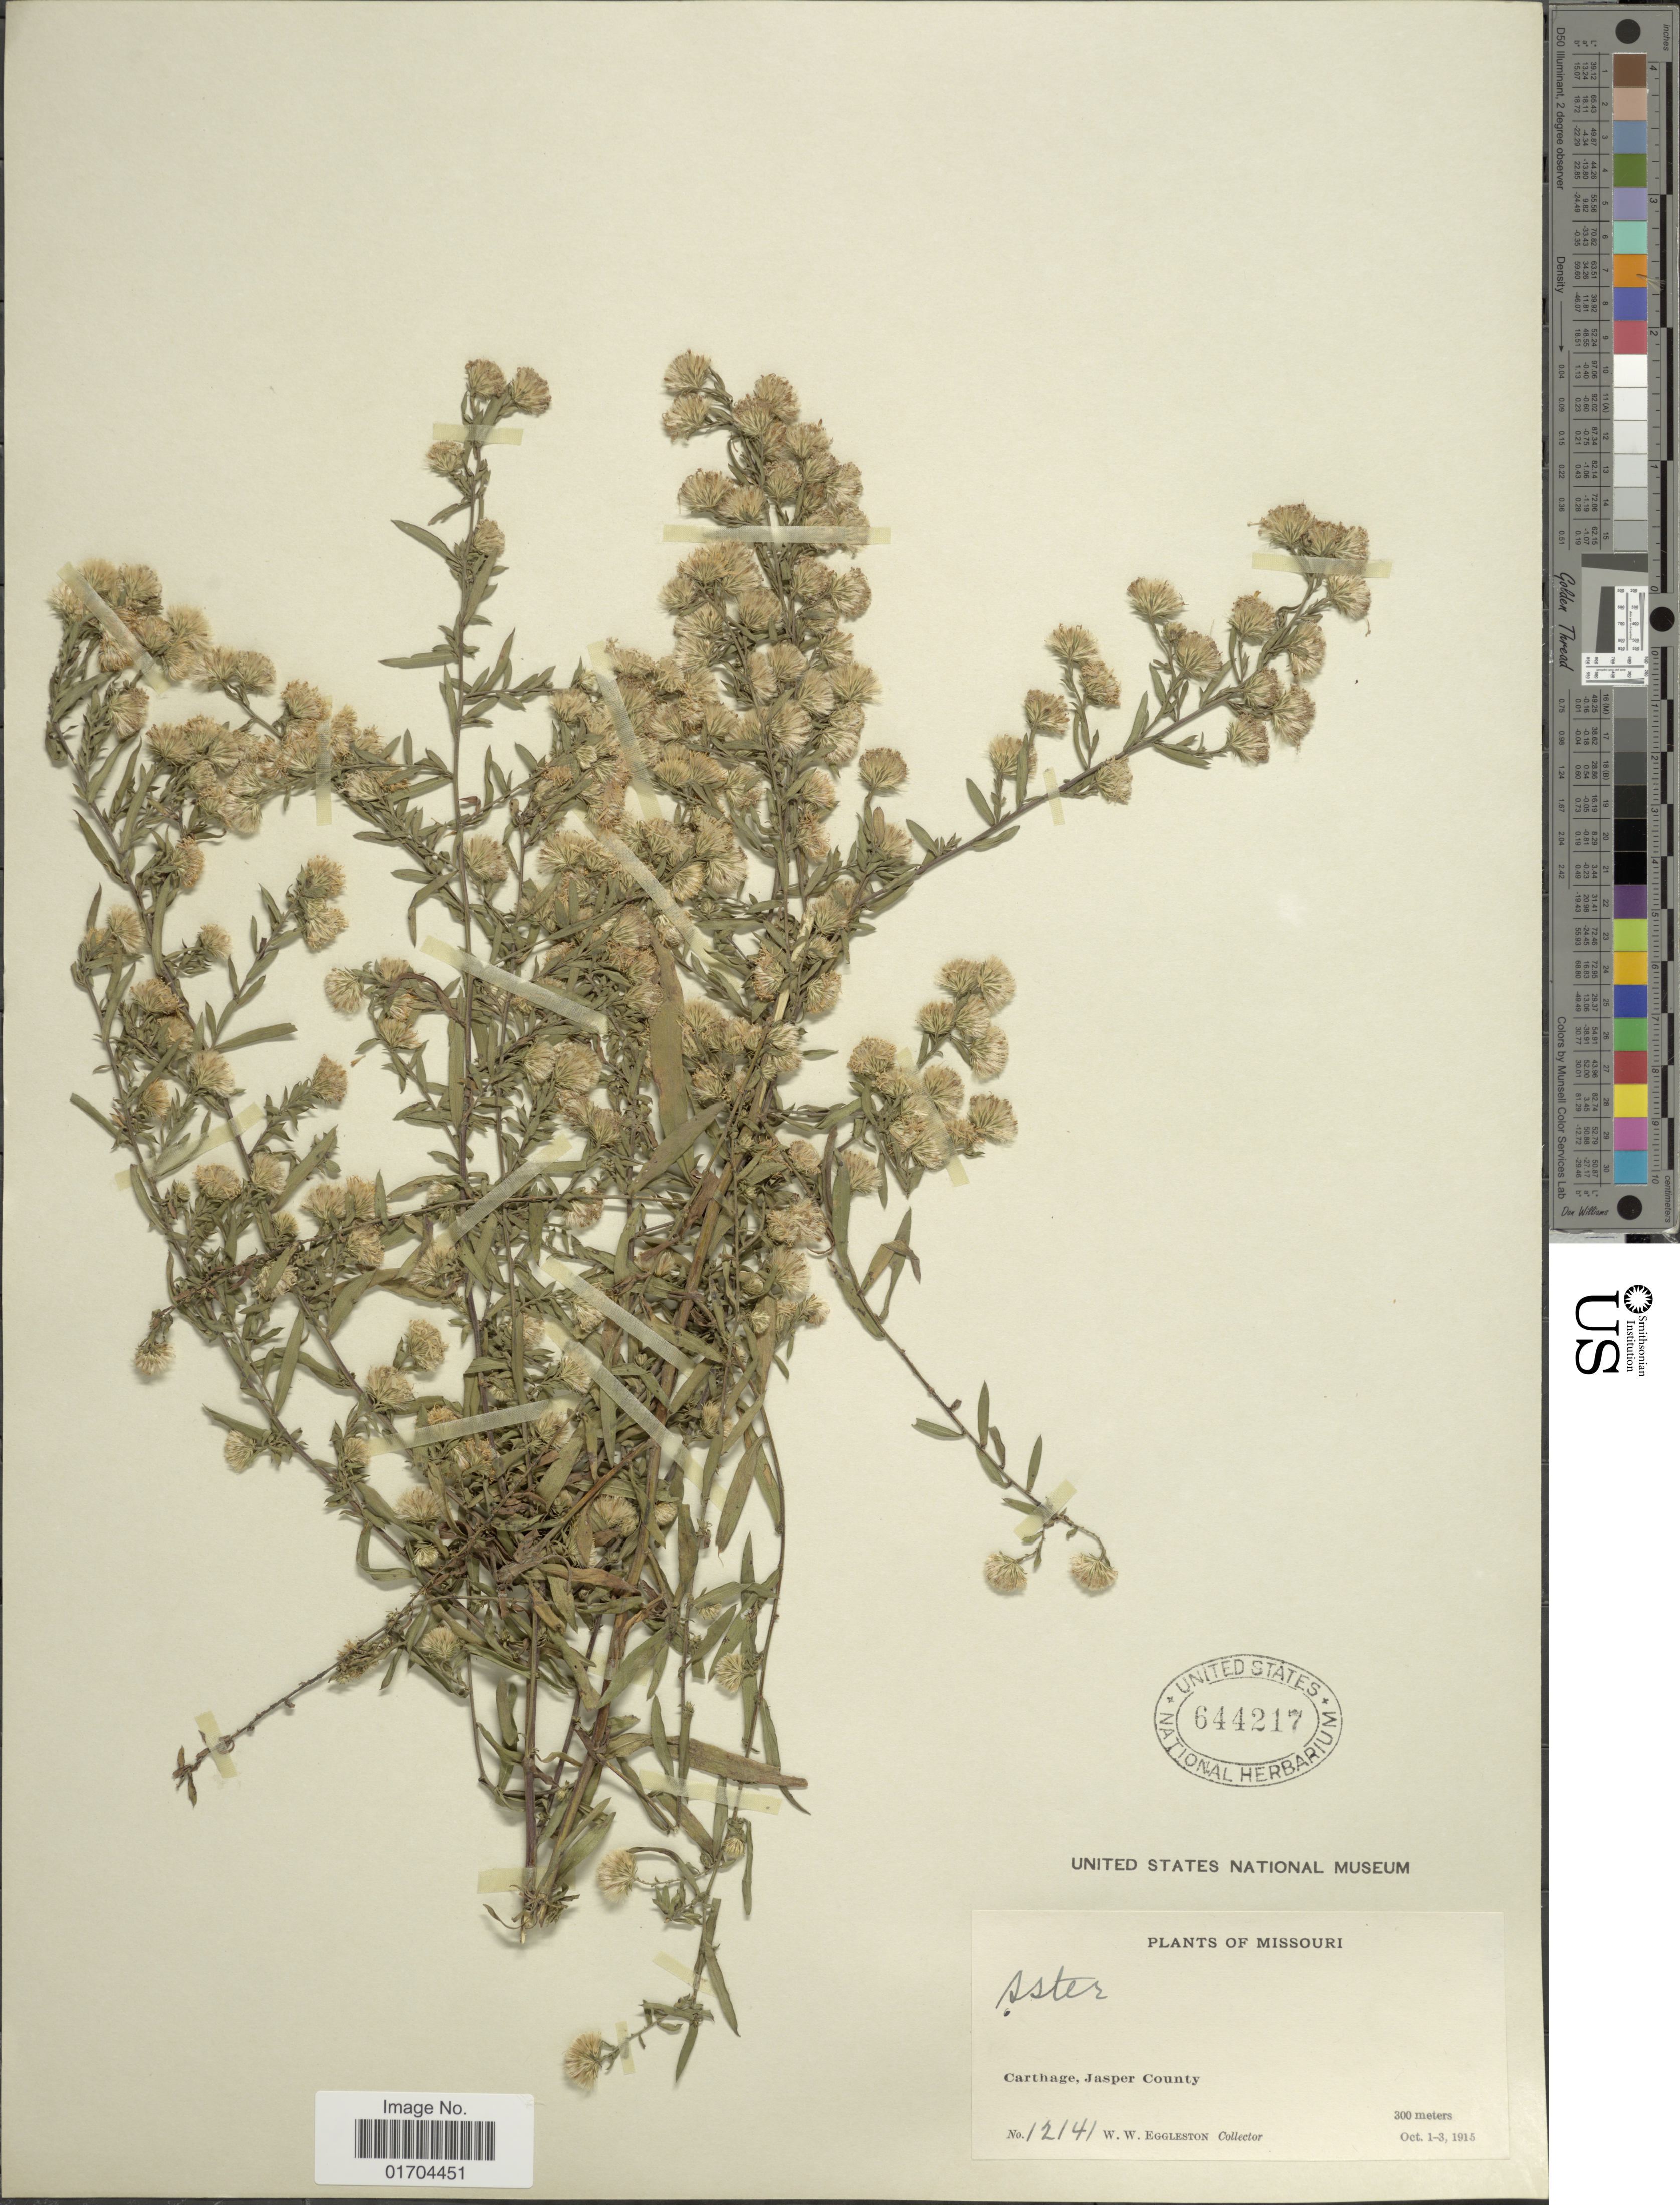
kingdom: Plantae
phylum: Tracheophyta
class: Magnoliopsida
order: Asterales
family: Asteraceae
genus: Symphyotrichum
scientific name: Symphyotrichum sp.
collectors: W. W. Eggleston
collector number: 12141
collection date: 1915-10-01/1915-10-03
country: United States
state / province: Missouri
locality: Carthage, Jasper County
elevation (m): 300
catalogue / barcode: US 644217